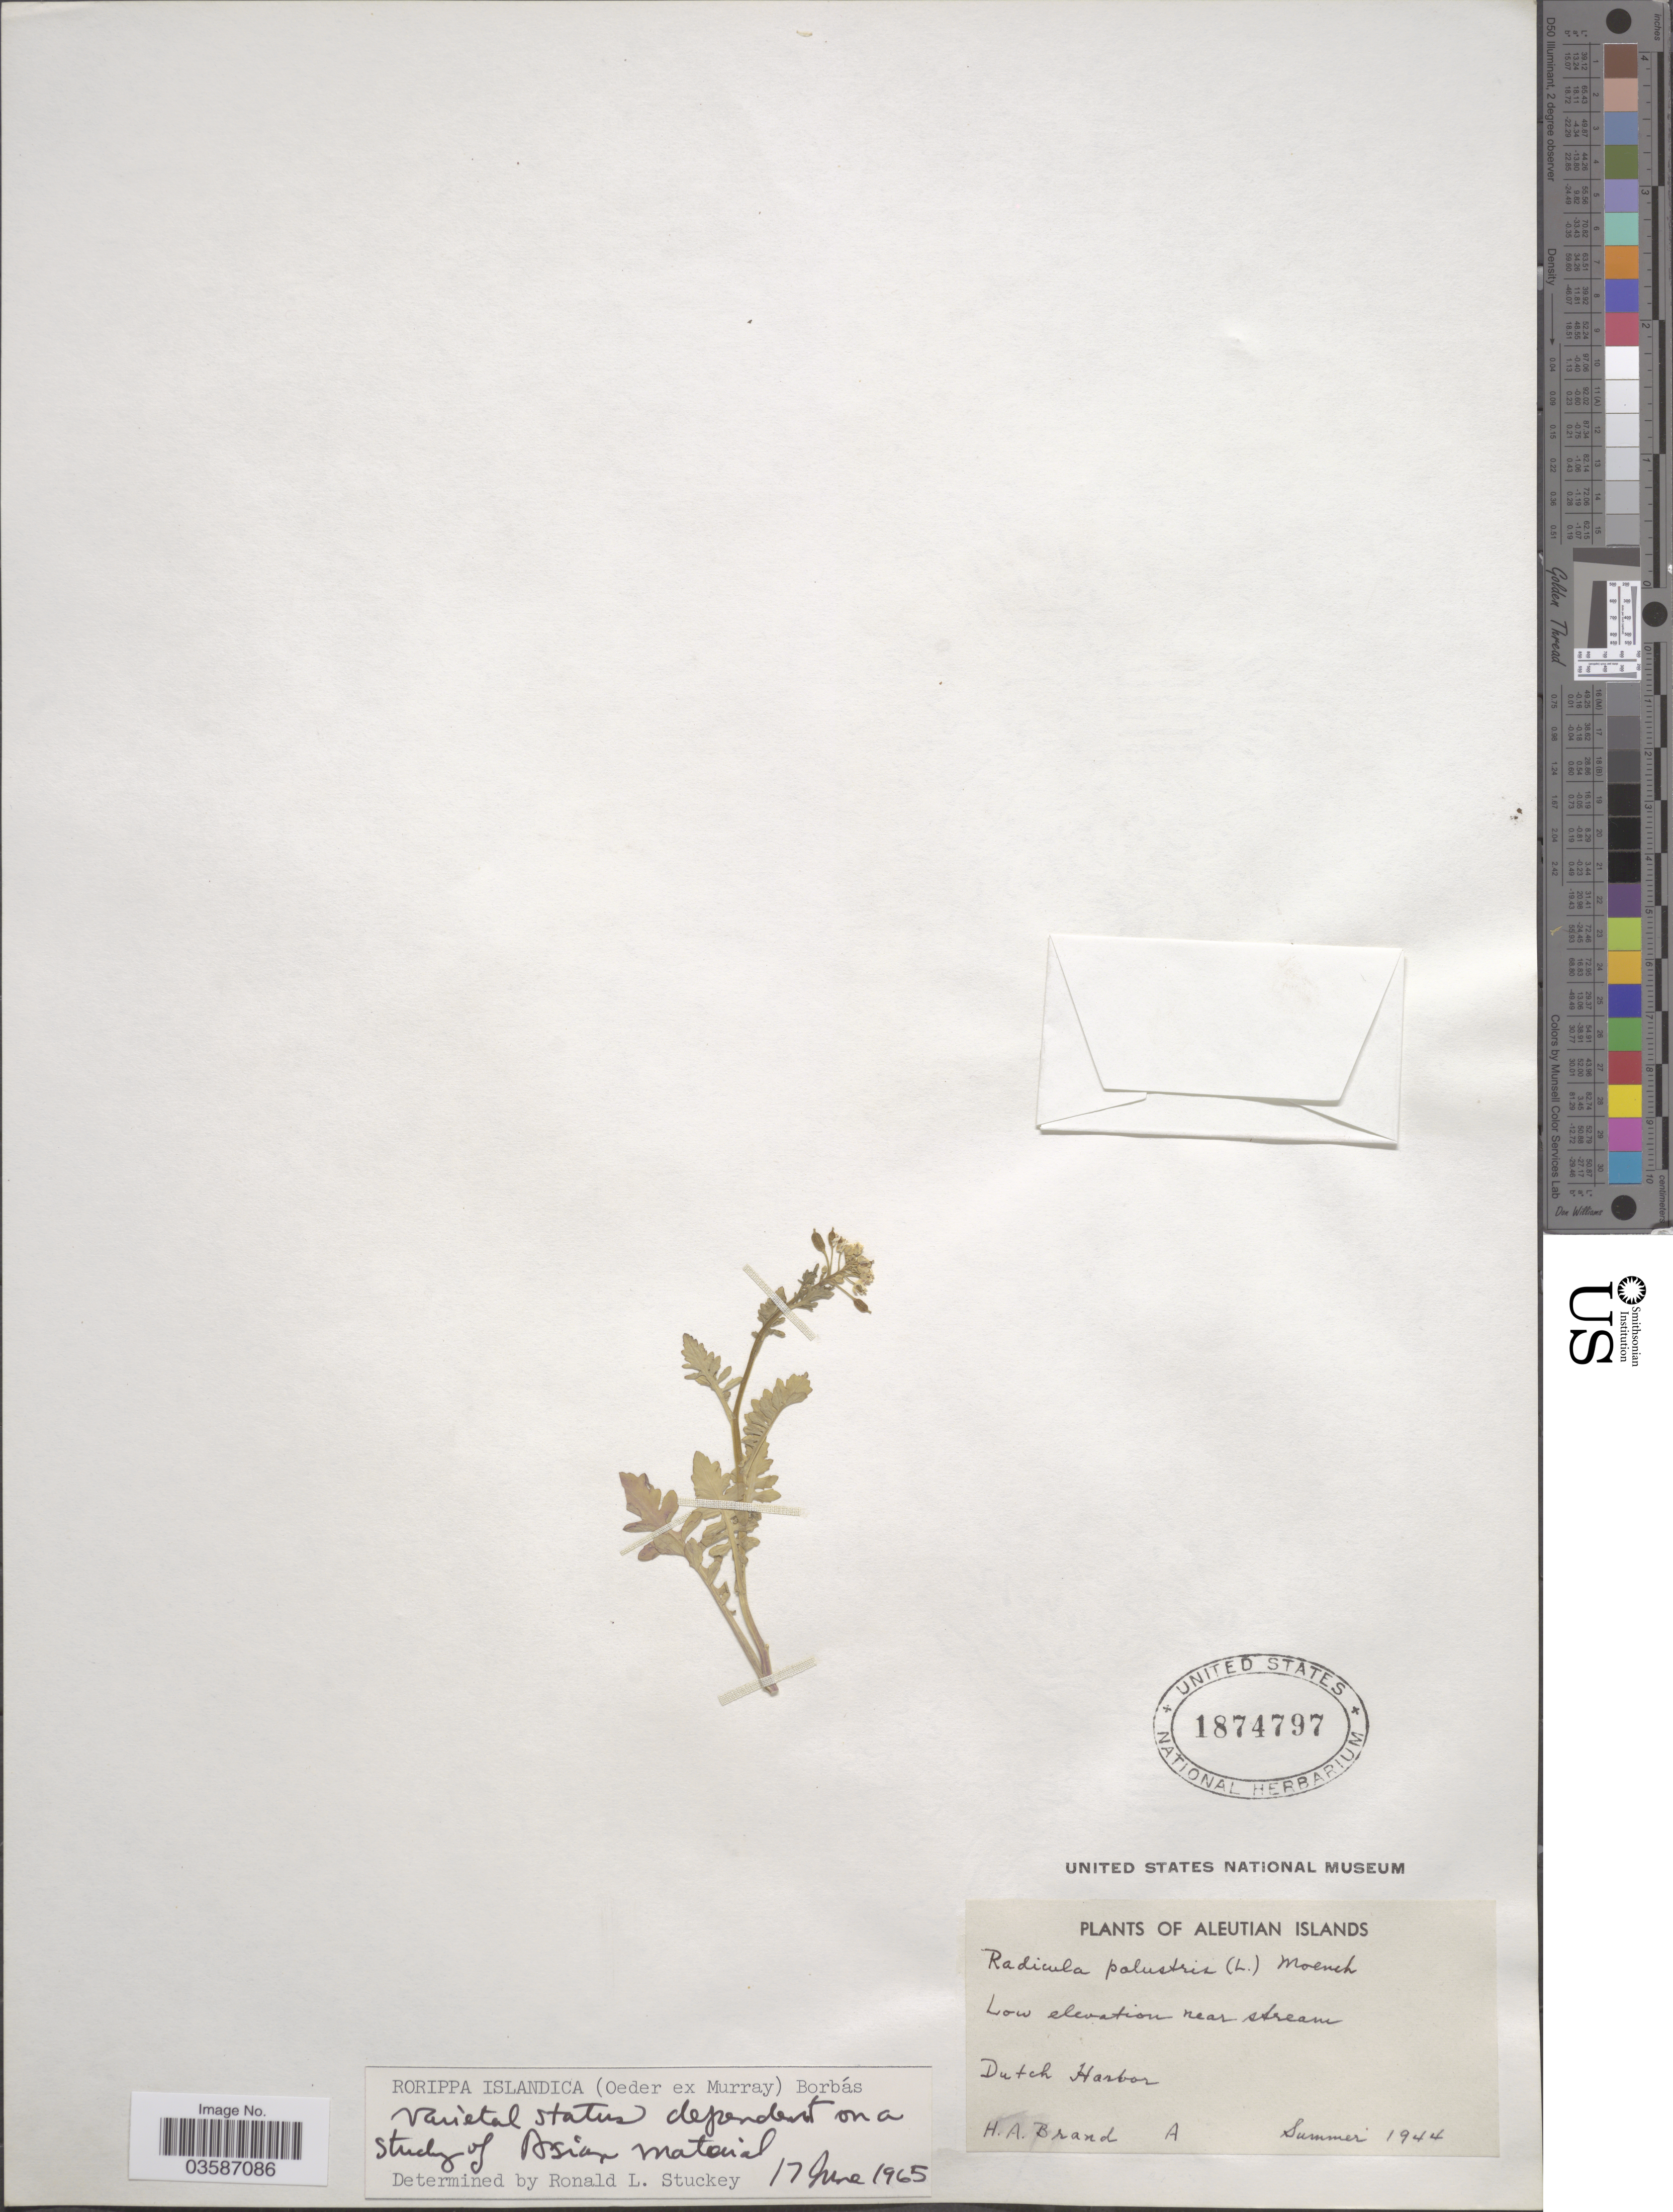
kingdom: Plantae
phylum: Tracheophyta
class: Magnoliopsida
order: Brassicales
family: Brassicaceae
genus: Rorippa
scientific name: Rorippa islandica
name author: (Oeder) Borbás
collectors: H. Brand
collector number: A?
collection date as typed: Summer 1944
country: United States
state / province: Alaska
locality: Aleutian Islands. Dutch Harbor.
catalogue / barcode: US 1874797